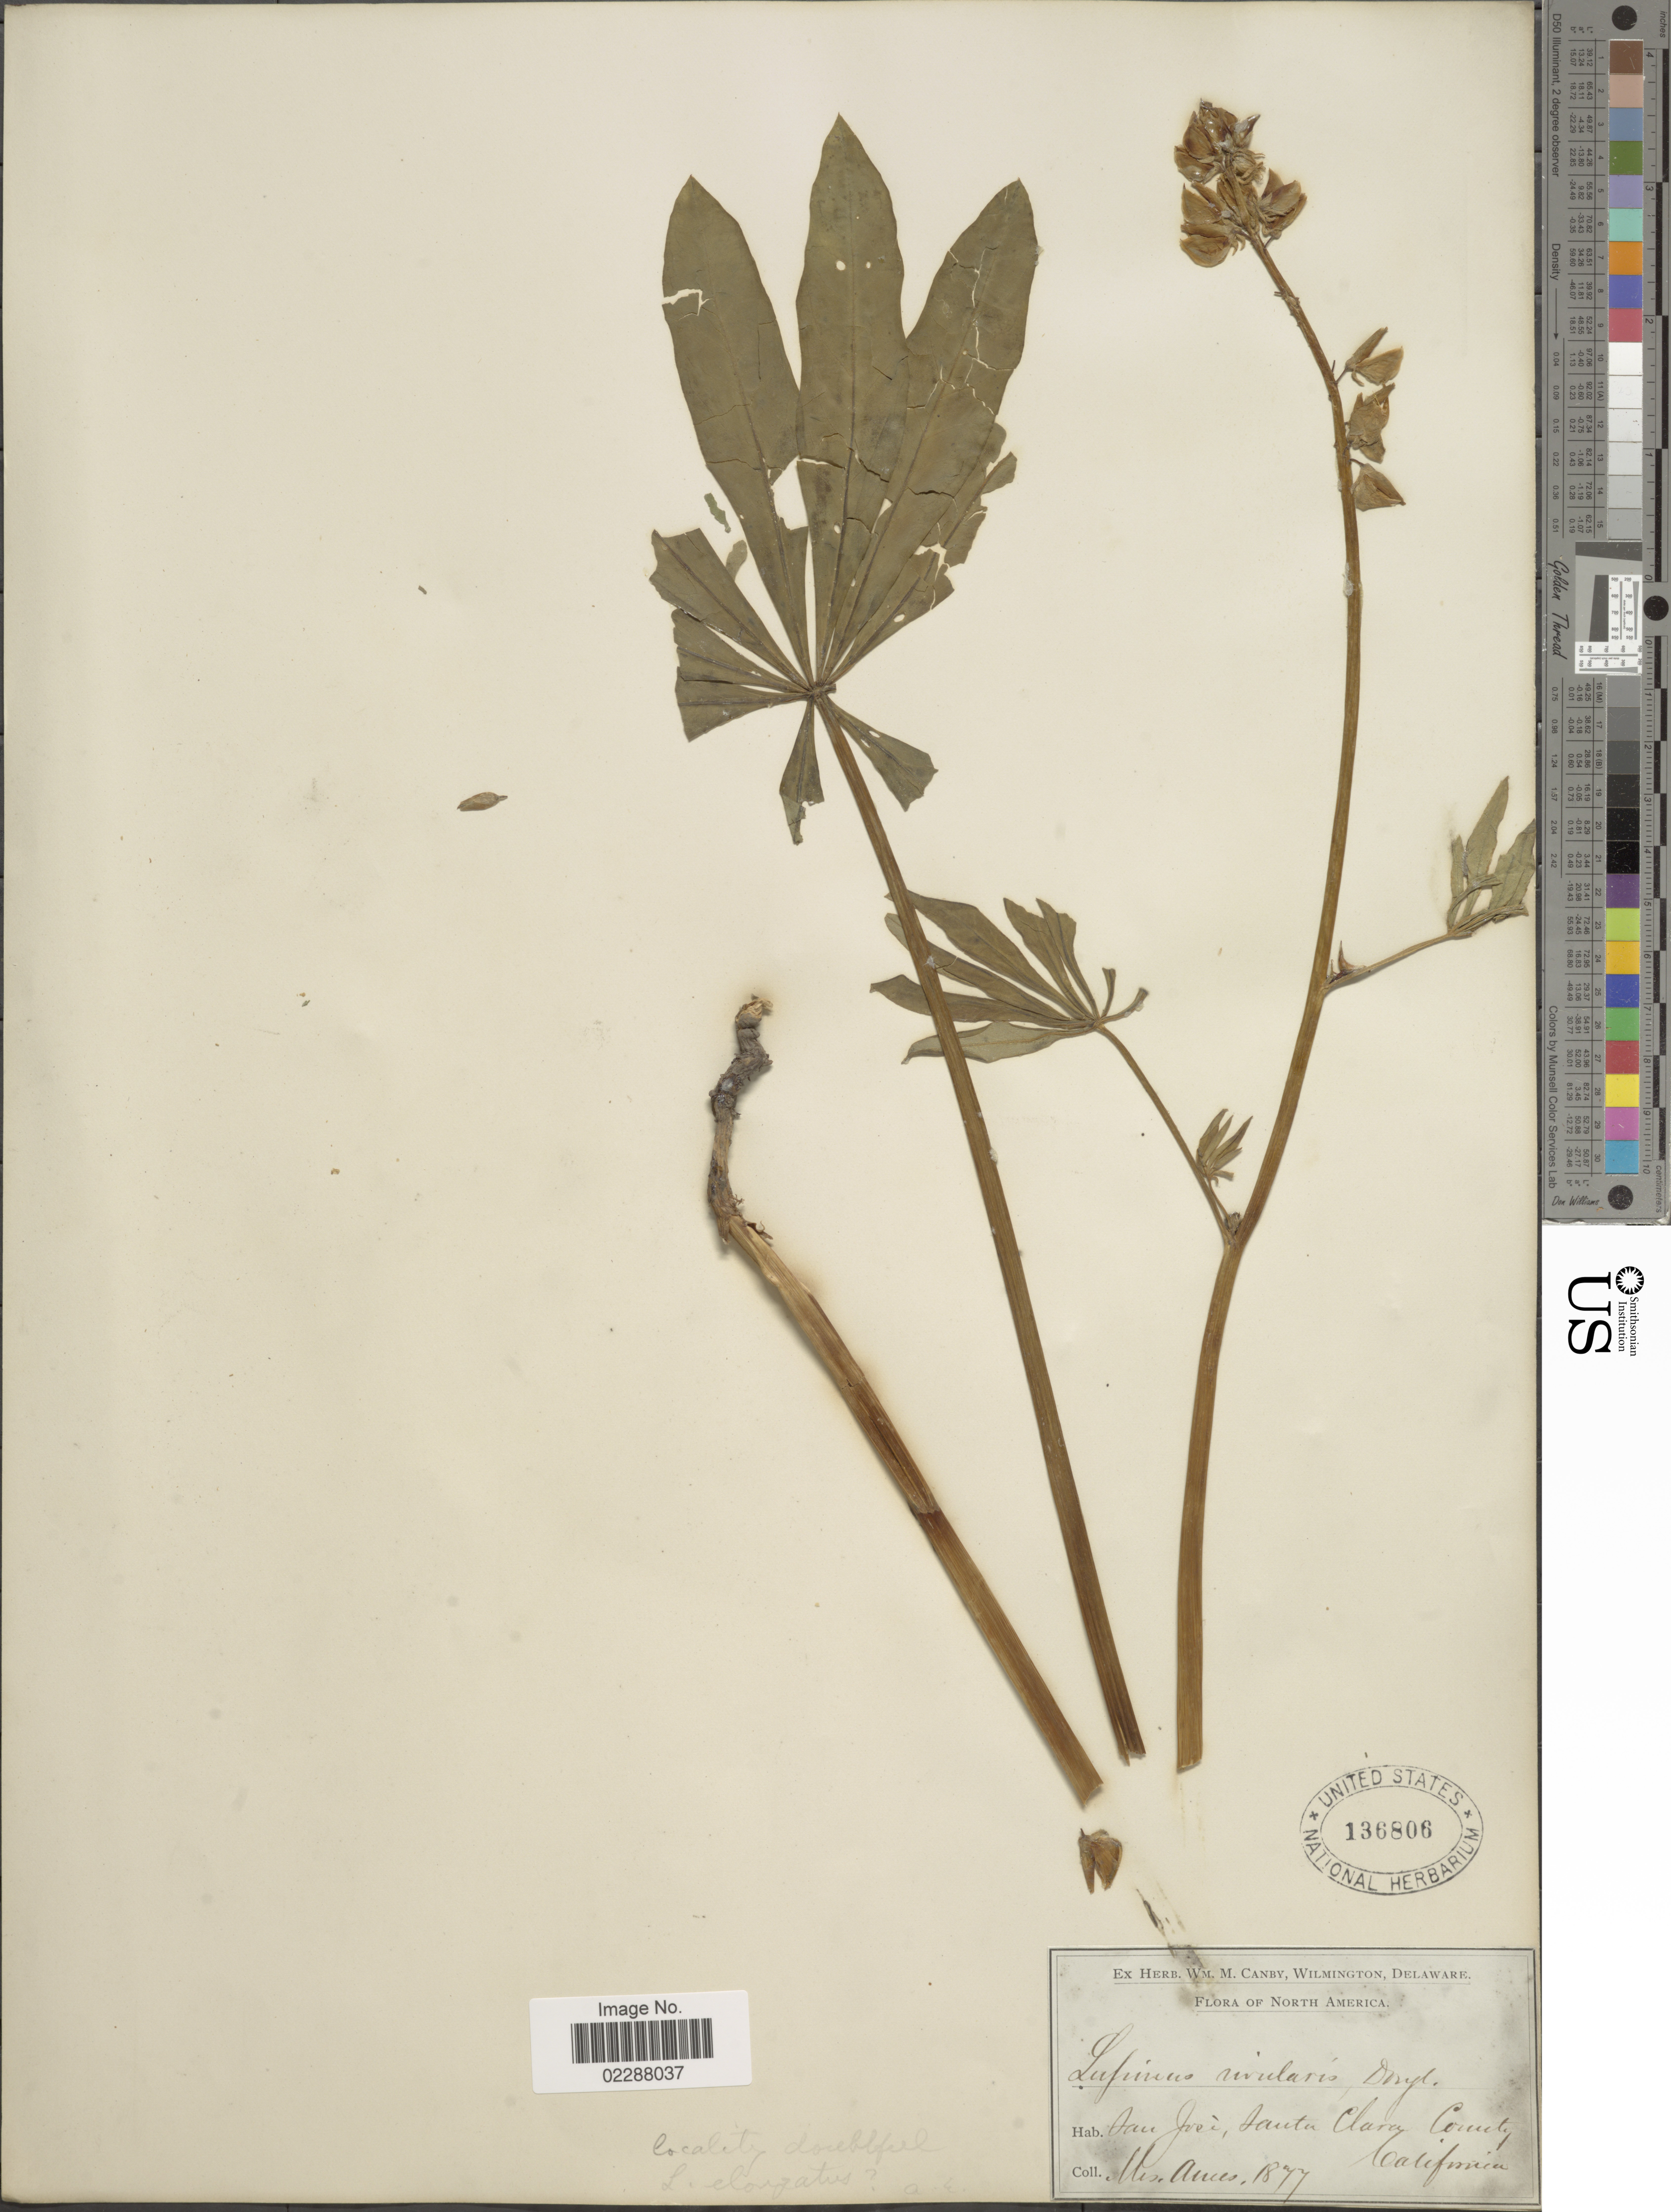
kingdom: Plantae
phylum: Tracheophyta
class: Magnoliopsida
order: Fabales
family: Fabaceae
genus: Lupinus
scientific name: Lupinus superbus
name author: A. Heller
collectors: -- Ames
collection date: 1877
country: United States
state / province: California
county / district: Santa Clara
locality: San Jose, Santa Clara County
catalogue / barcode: US 136806